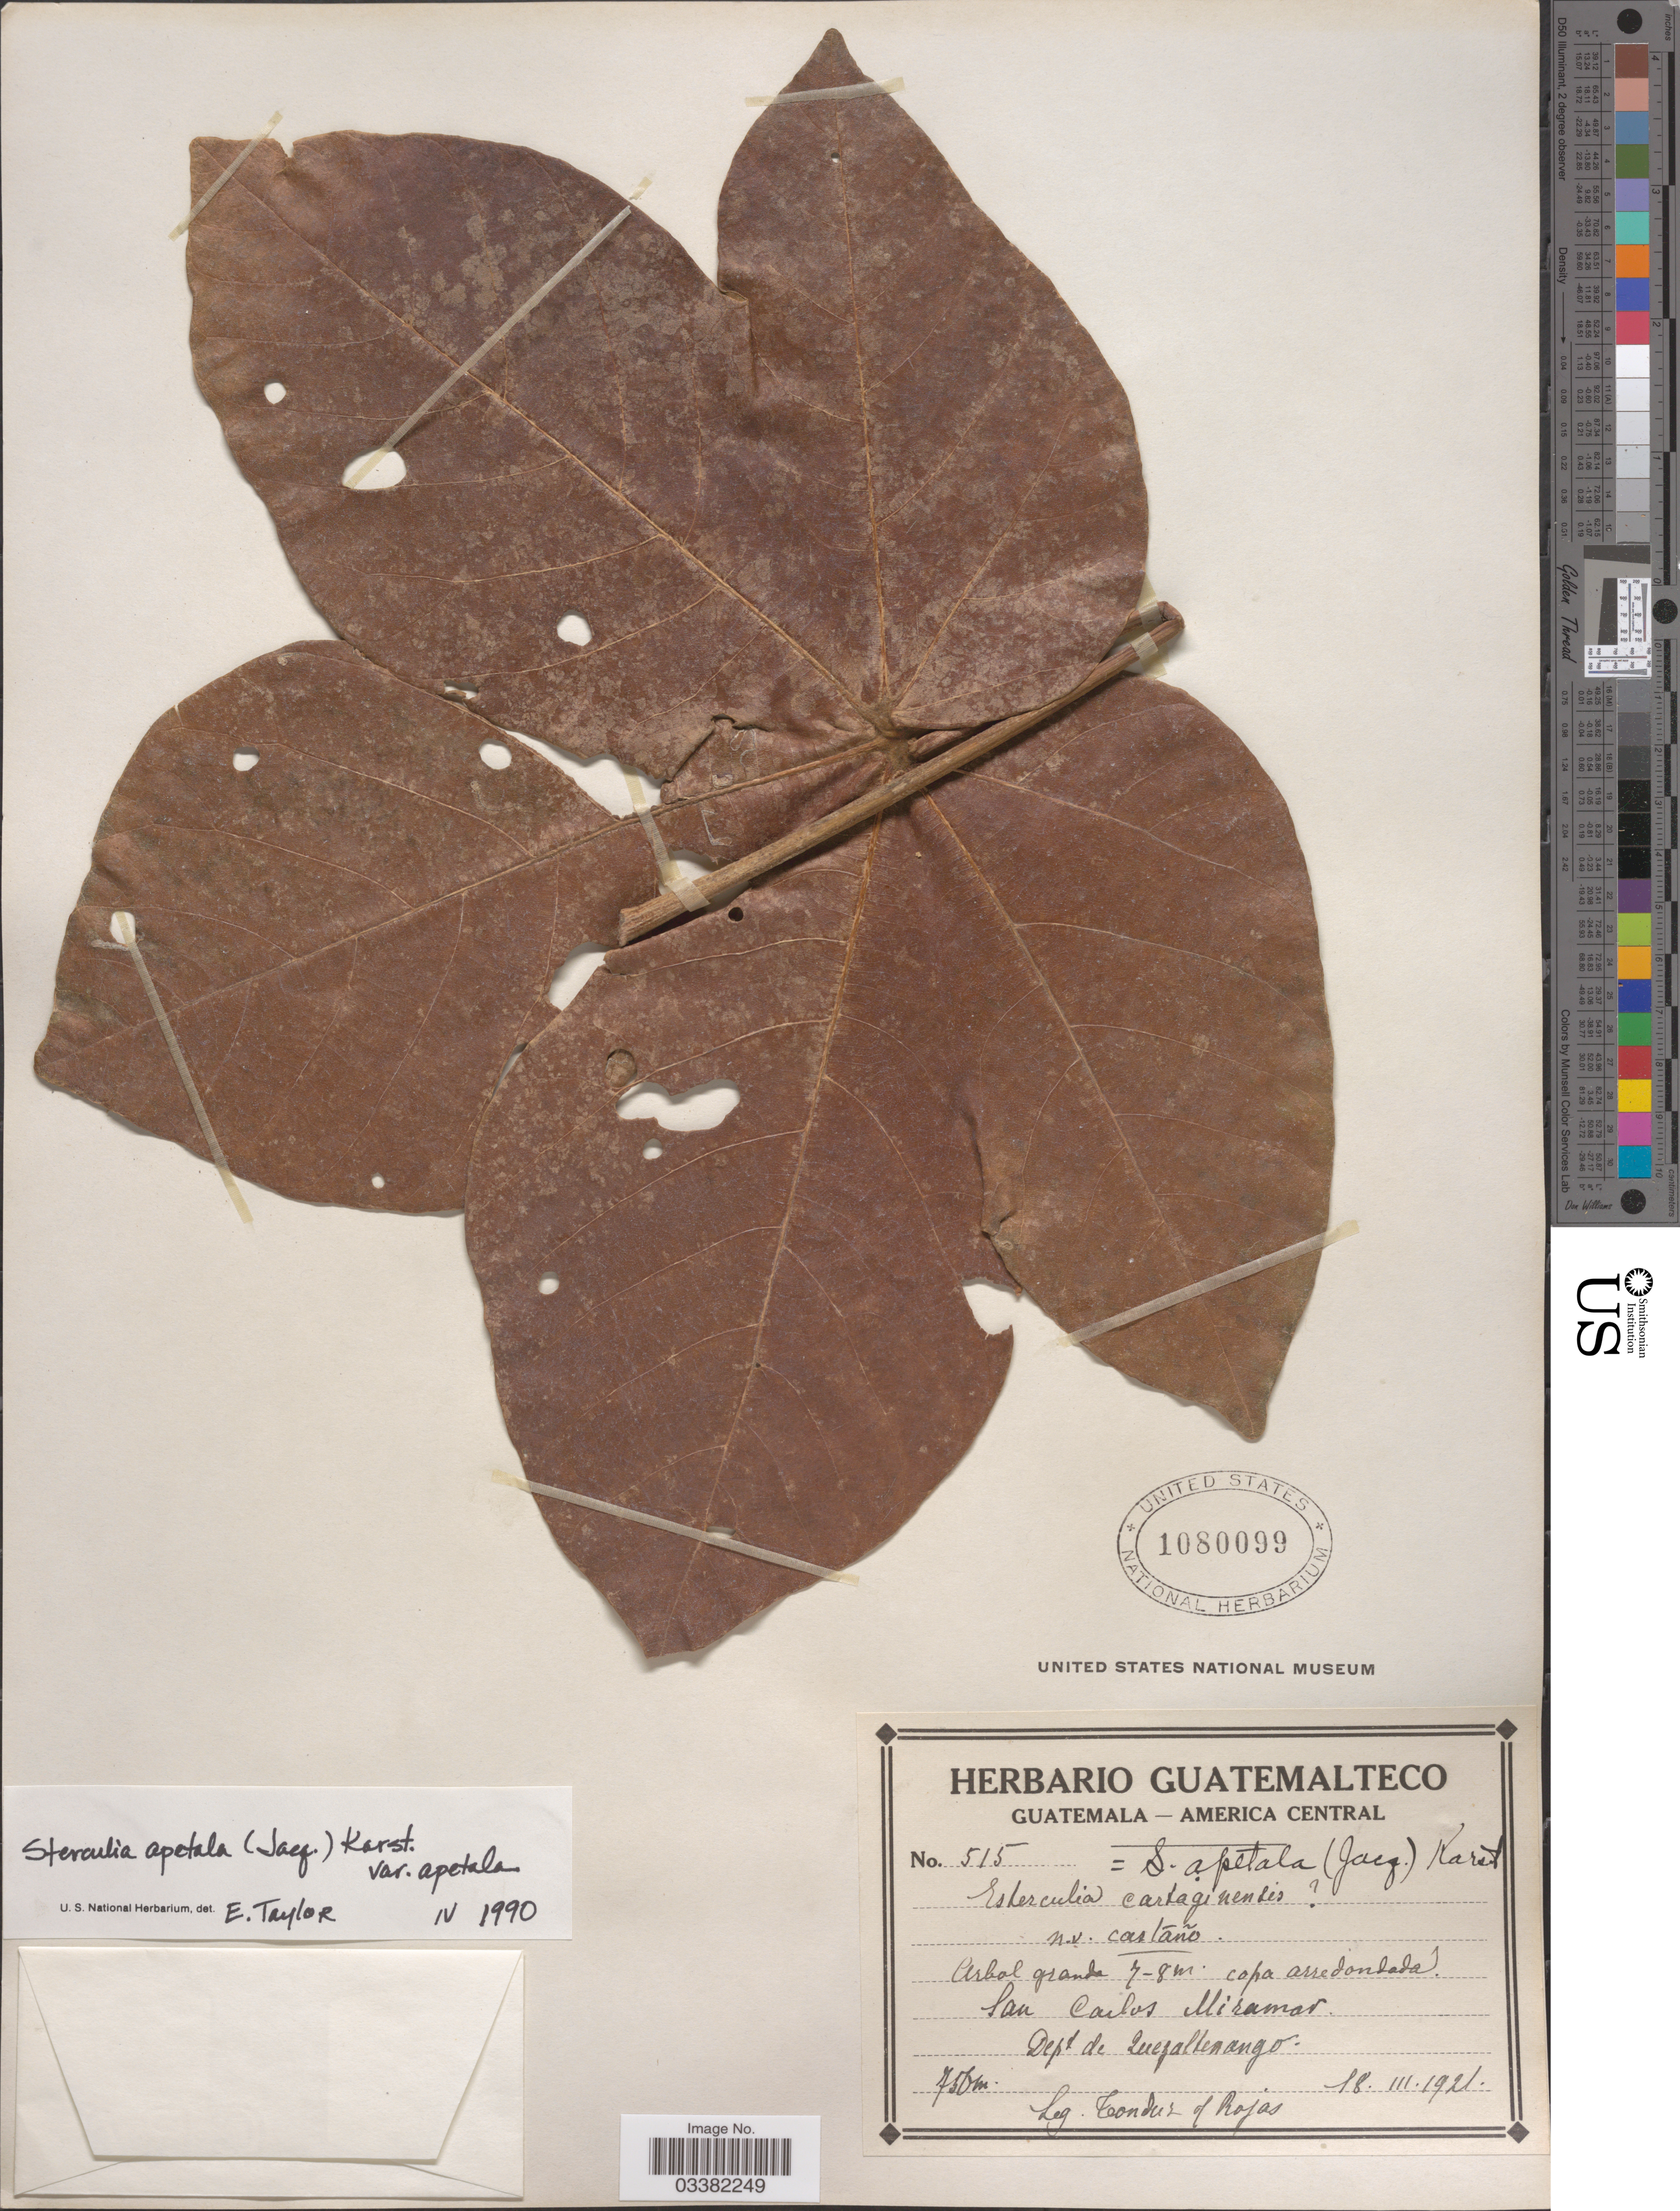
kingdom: Plantae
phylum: Tracheophyta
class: Magnoliopsida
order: Malvales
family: Malvaceae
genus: Sterculia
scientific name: Sterculia apetala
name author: (Jacq.) H. Karst.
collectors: Tonduz & Rojas, --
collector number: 515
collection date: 1921-03-18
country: Guatemala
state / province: Quetzaltenango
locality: San Carlos Miramar. Dept de Quezaltenango.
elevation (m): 750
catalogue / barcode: US 1080099